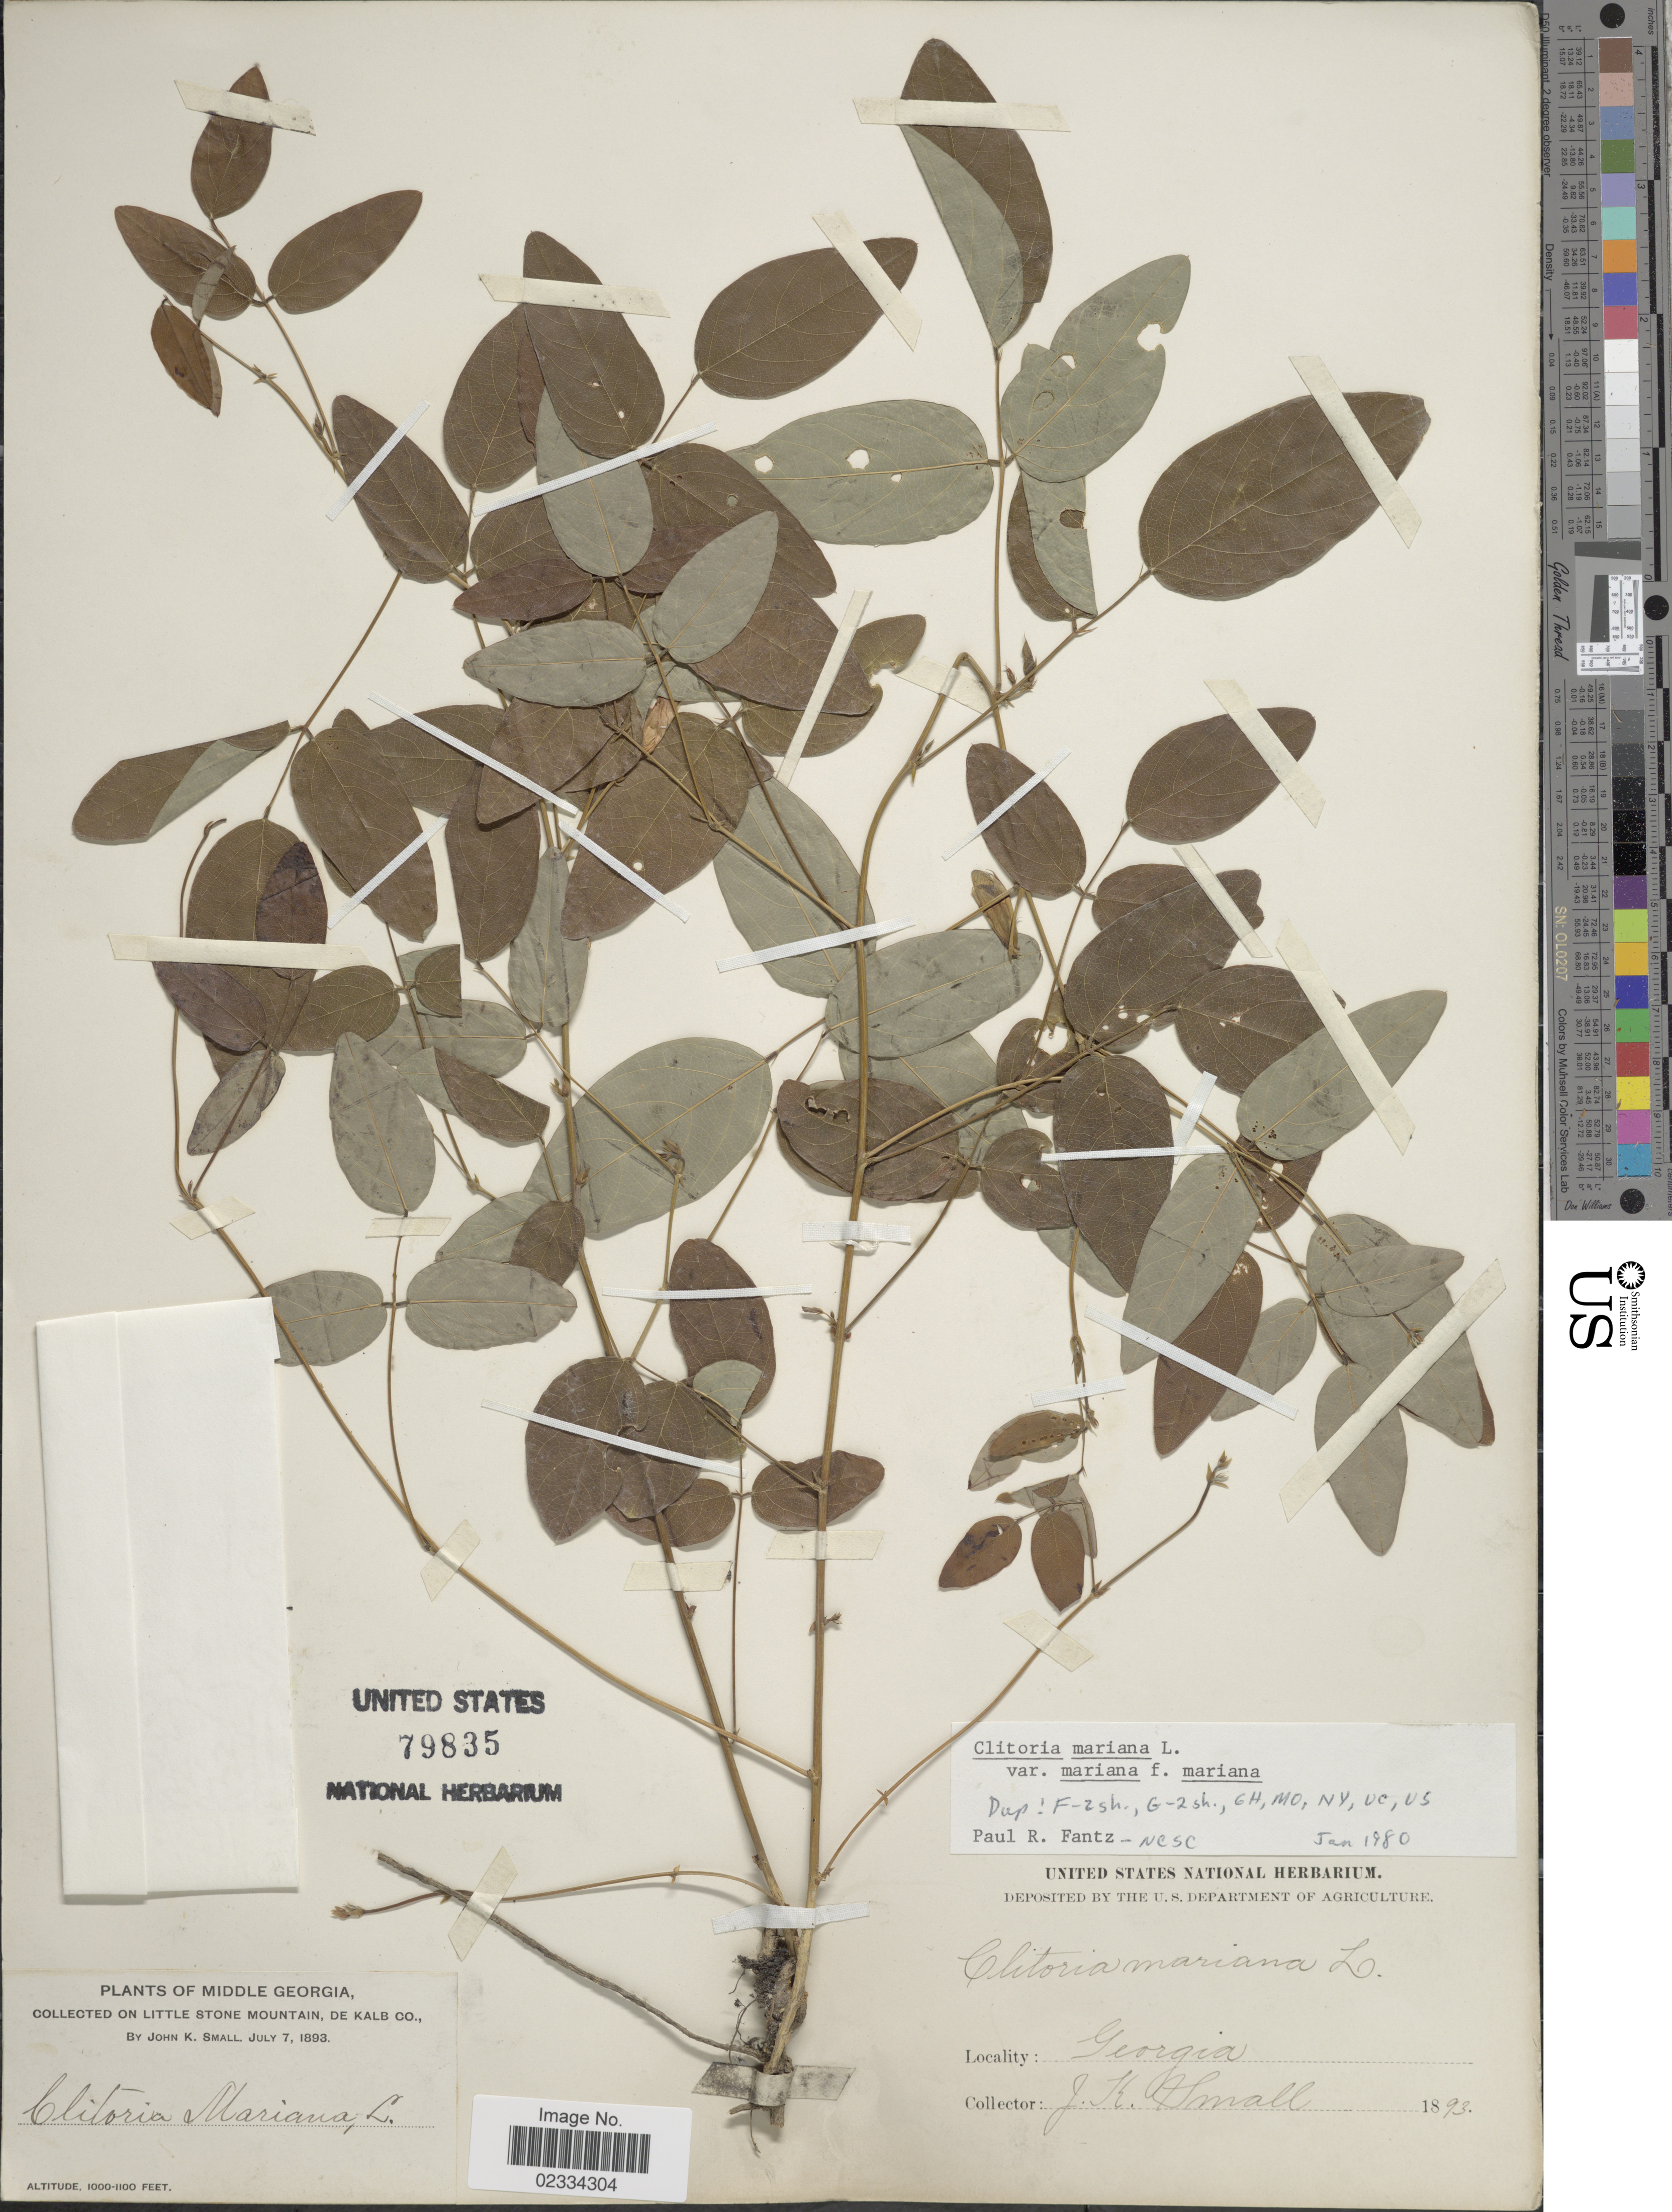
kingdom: Plantae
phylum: Tracheophyta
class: Magnoliopsida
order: Fabales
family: Fabaceae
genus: Clitoria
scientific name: Clitoria mariana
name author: L.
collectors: J. K. Small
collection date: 1893-07-07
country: United States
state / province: Georgia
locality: Middle Georgia. Little Stone Mountain, De Kalb Co.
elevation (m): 305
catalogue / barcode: US 79835